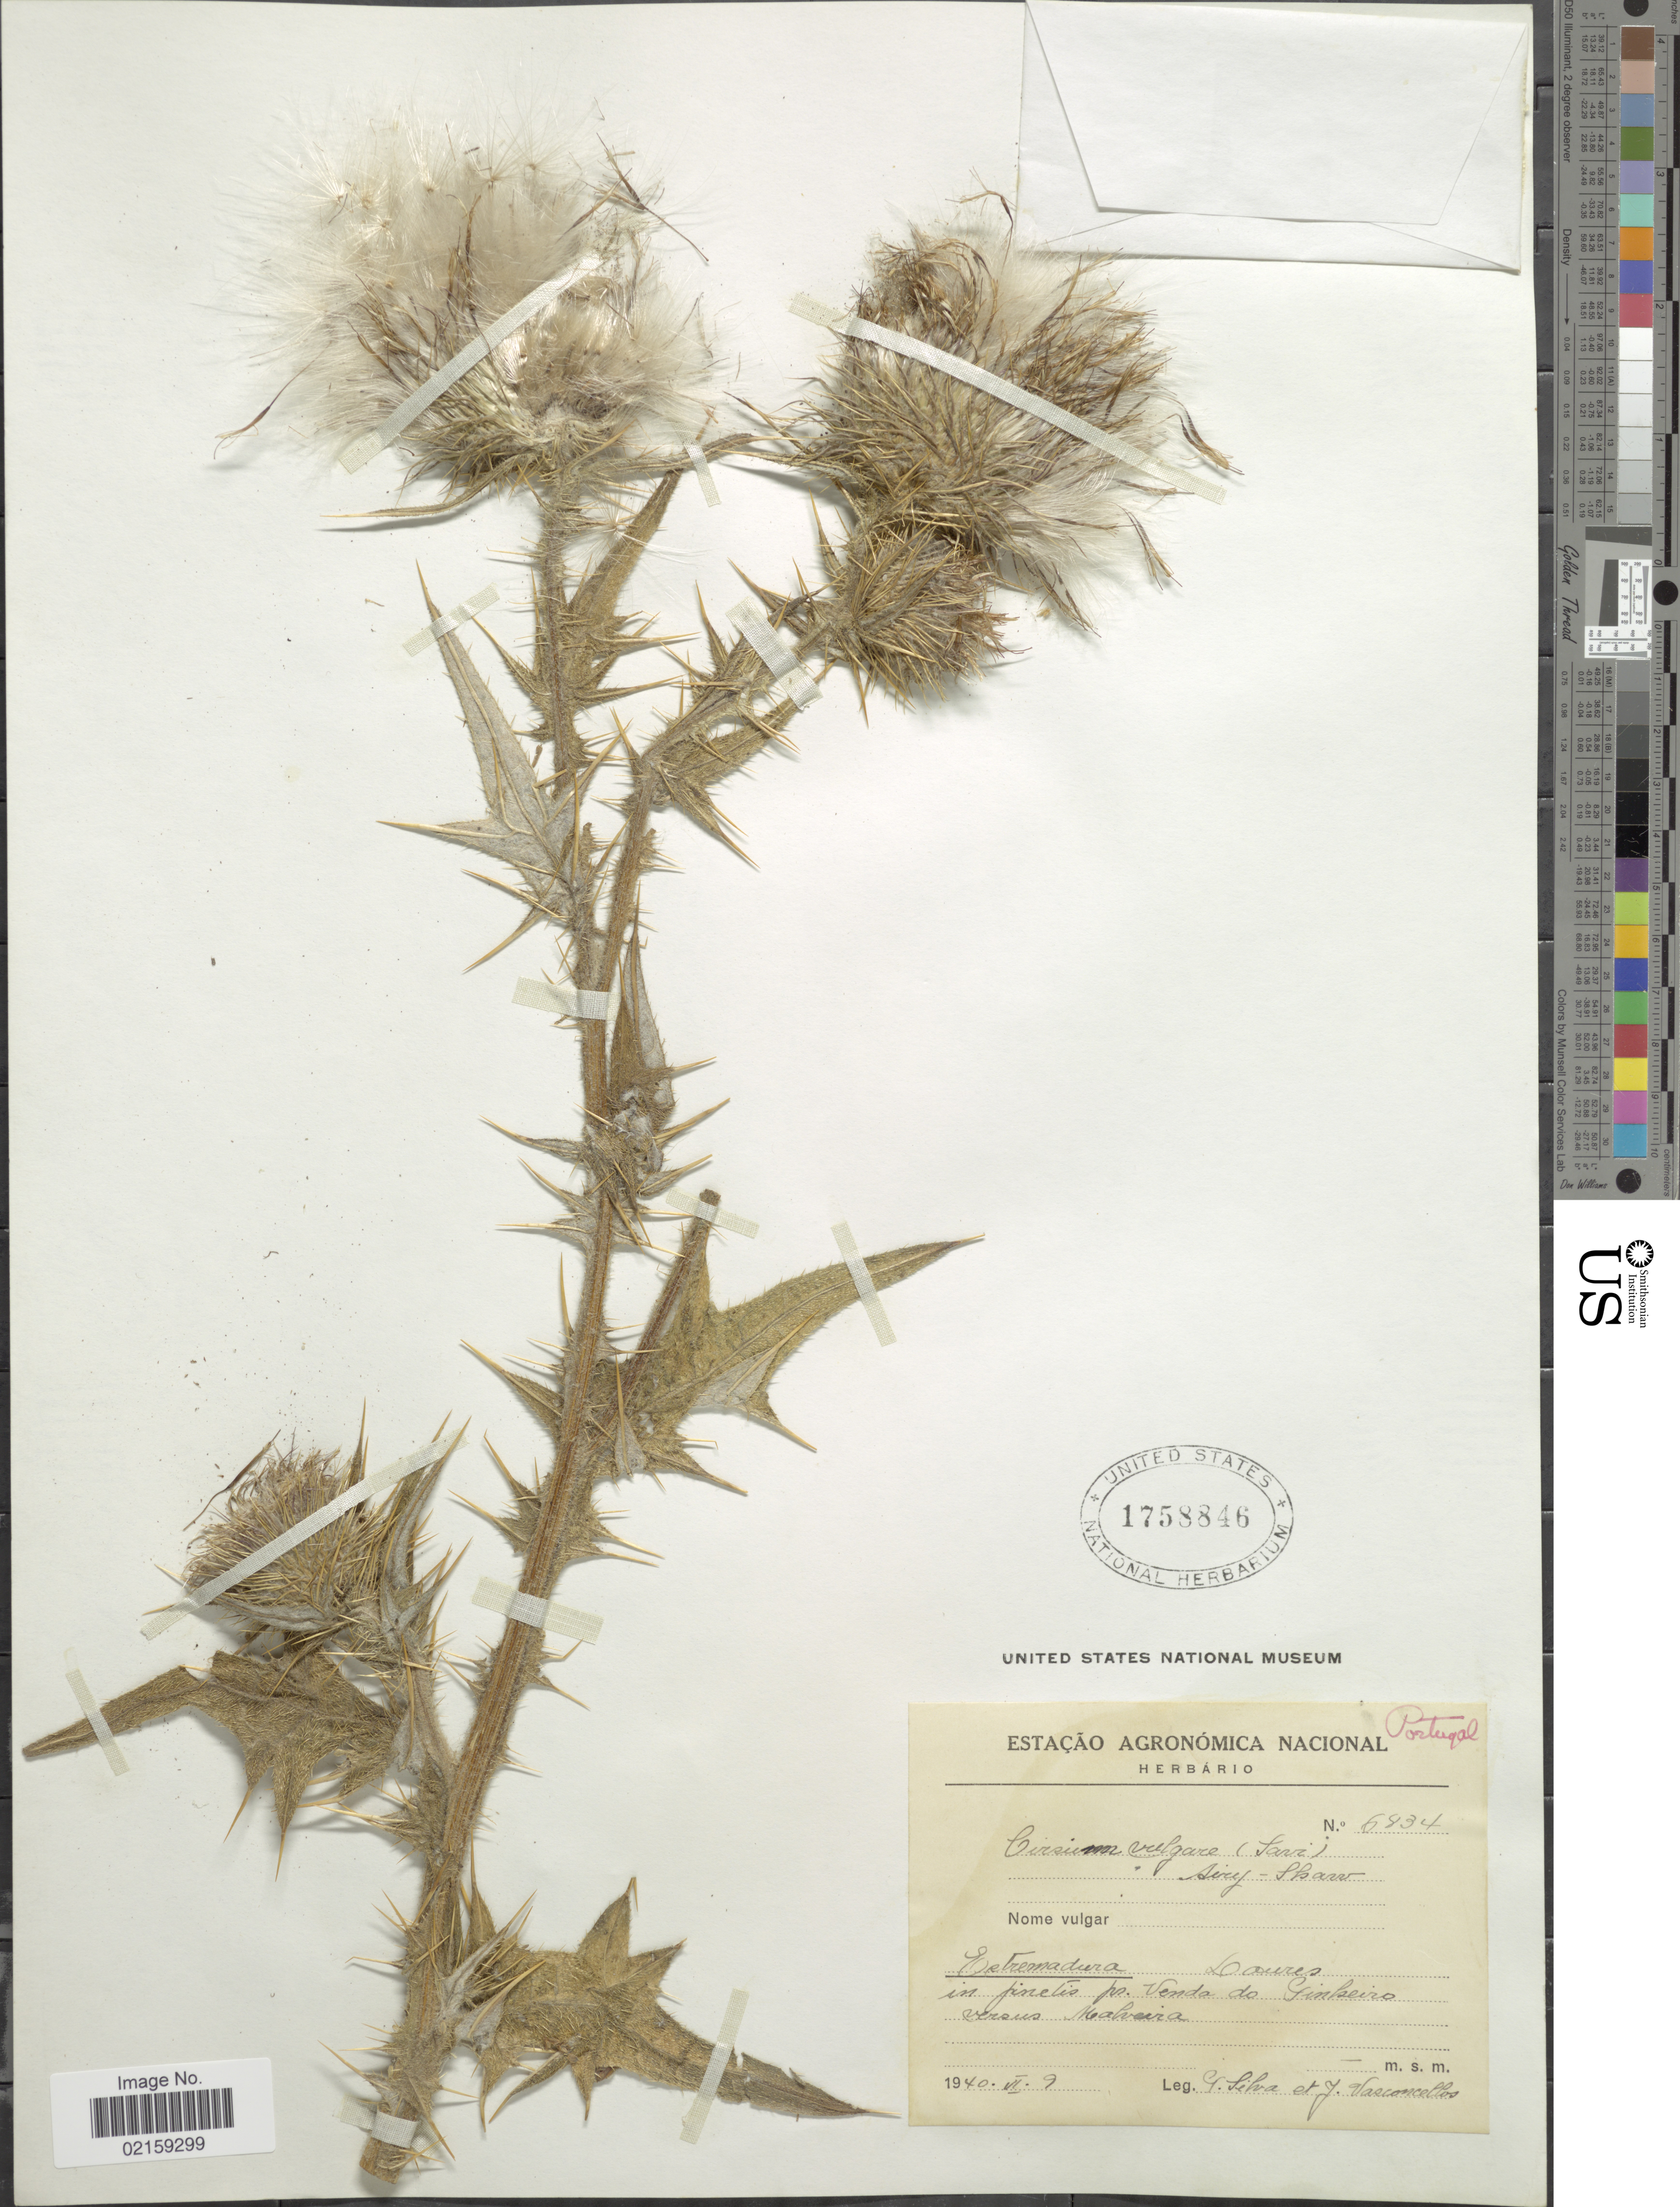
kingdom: Plantae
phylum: Tracheophyta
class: Magnoliopsida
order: Asterales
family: Asteraceae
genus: Cirsium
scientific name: Cirsium vulgare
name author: (Savi) Ten.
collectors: G. Silva & J. Vasconcellos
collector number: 6834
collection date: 1940-06-09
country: Portugal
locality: Estremadura Daures in pinetis ps. Venda do Ginheiro versus Malveira [interpreted]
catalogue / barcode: US 1758846